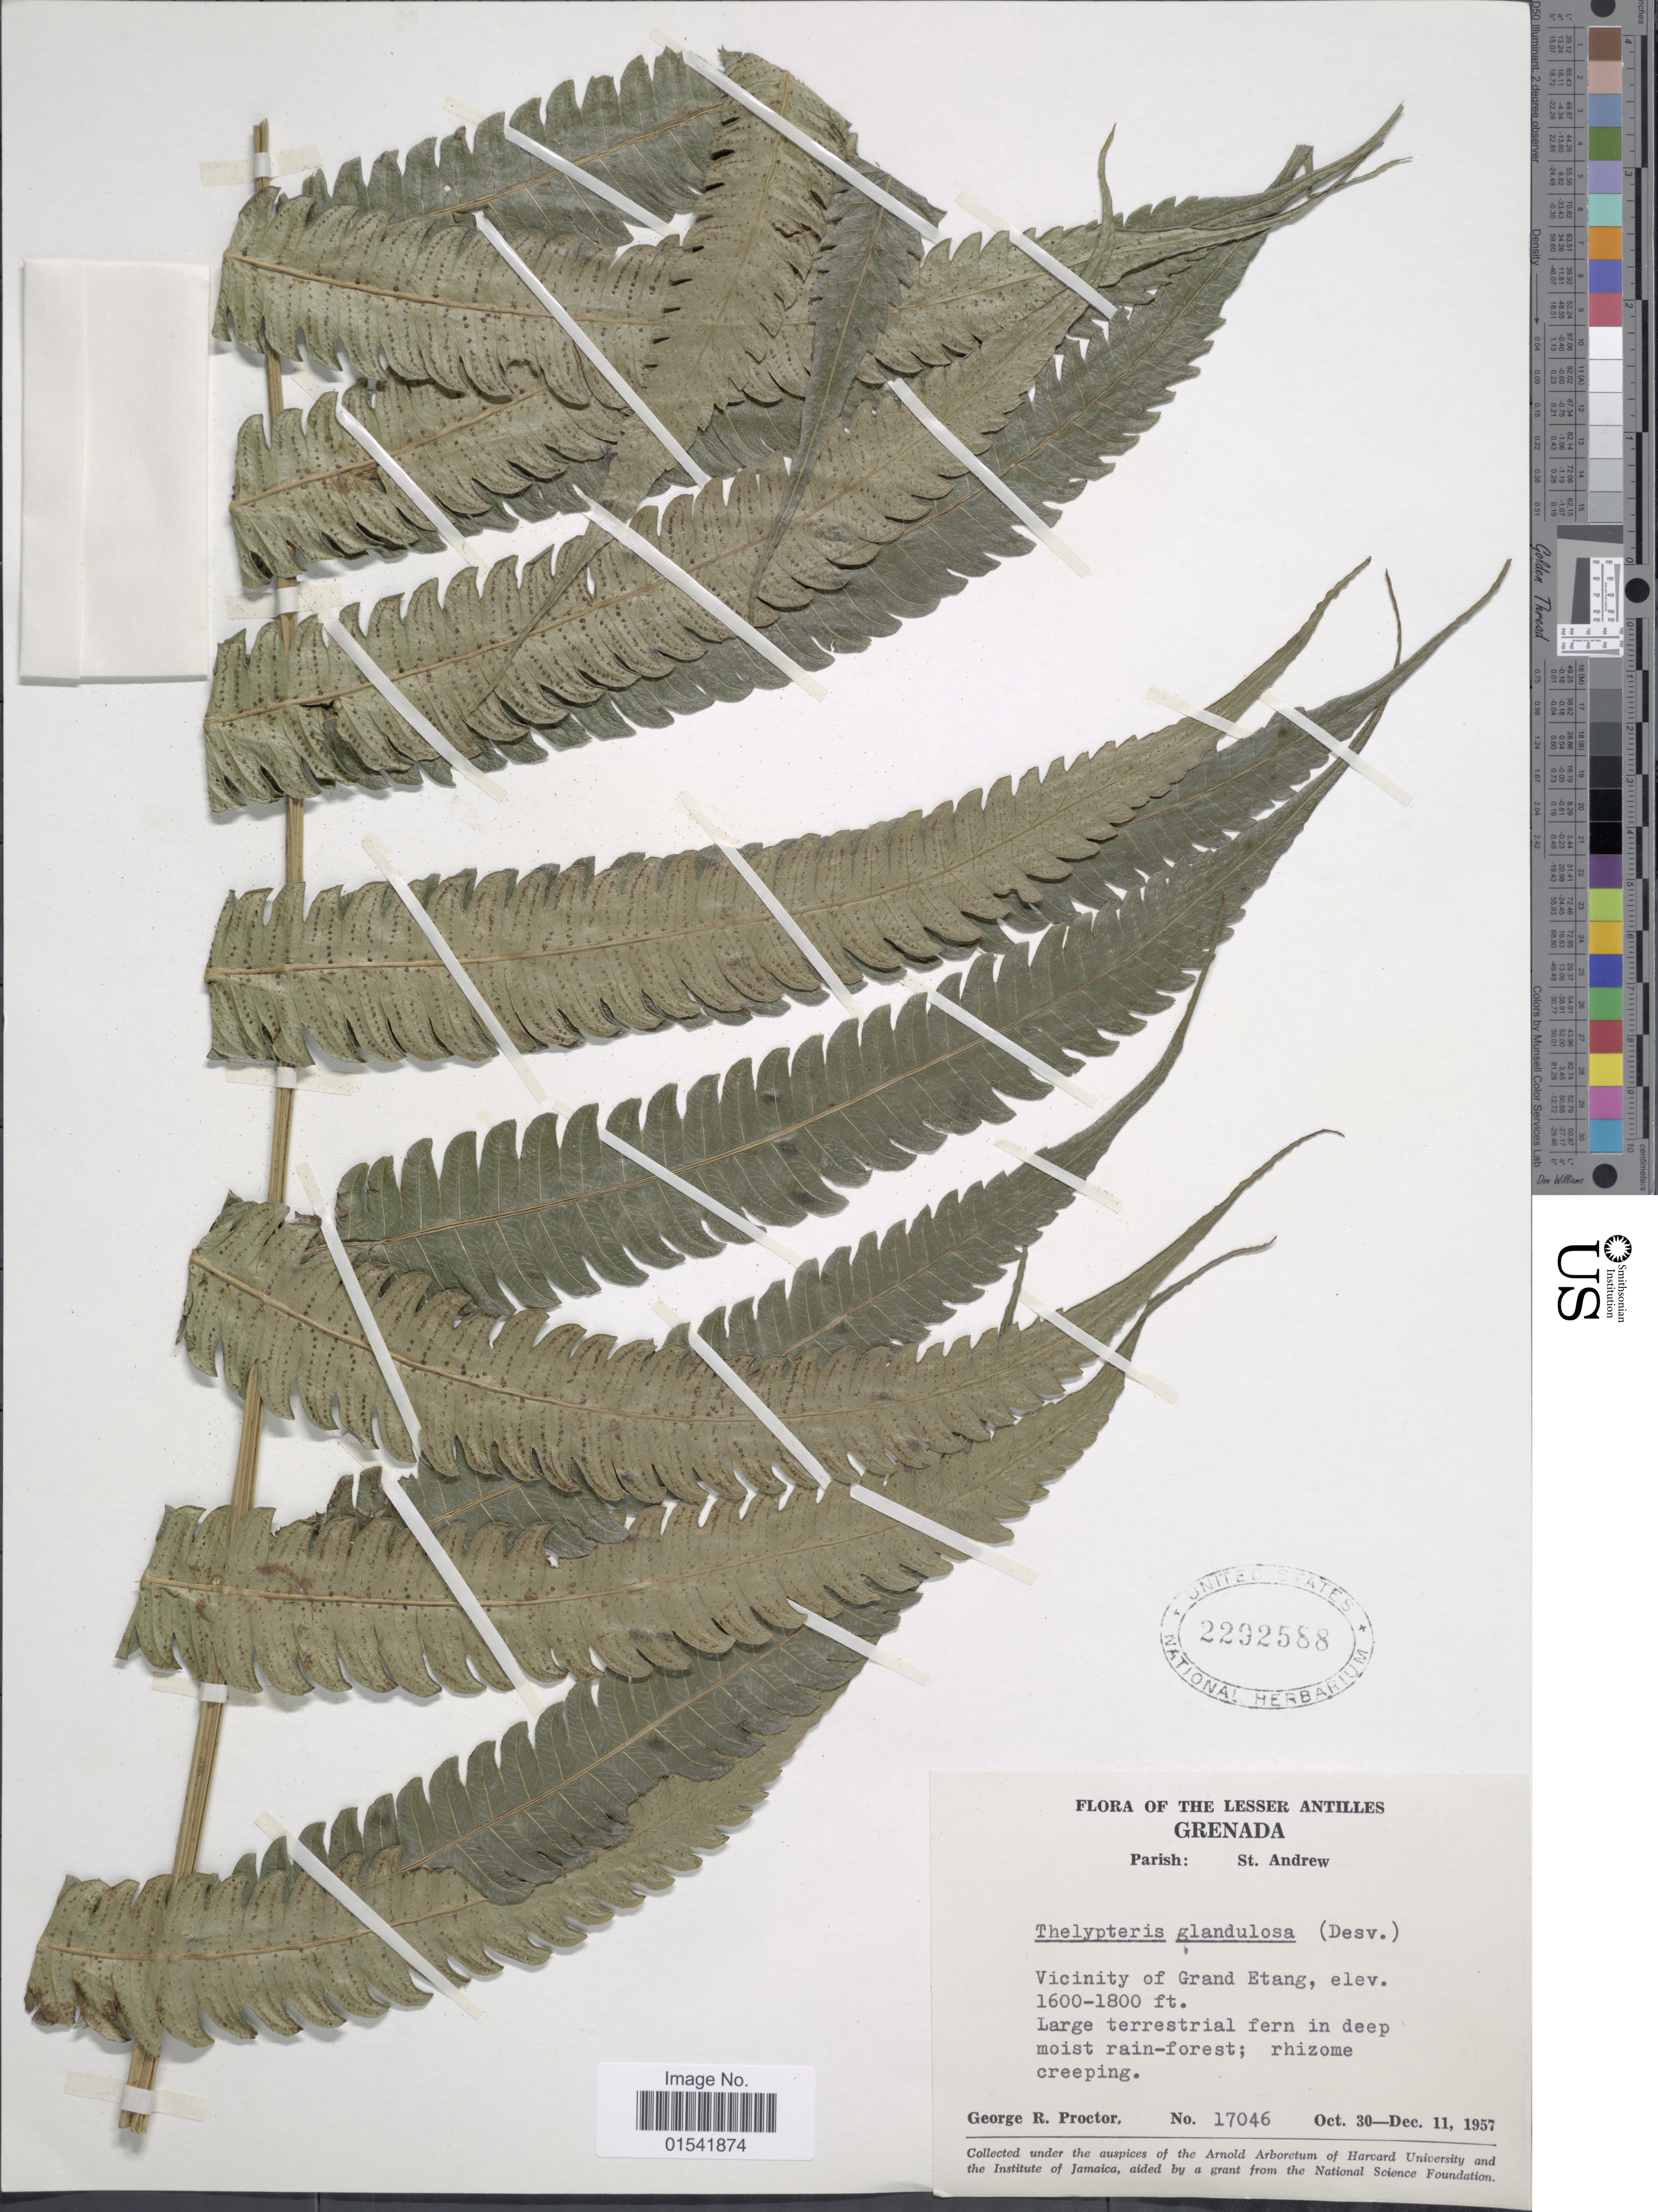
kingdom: Plantae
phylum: Tracheophyta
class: Polypodiopsida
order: Polypodiales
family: Thelypteridaceae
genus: Steiropteris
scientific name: Steiropteris glandulosa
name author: (Hook. f.) Pic. Serm.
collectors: G. R. Proctor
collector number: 17046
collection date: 1957-10-30/1957-12-11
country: Dominica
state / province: St. Andrew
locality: The Lesser Antilles, Parish: St. Andrew, Vicinity of Grand Etang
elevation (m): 488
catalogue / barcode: US 2292588